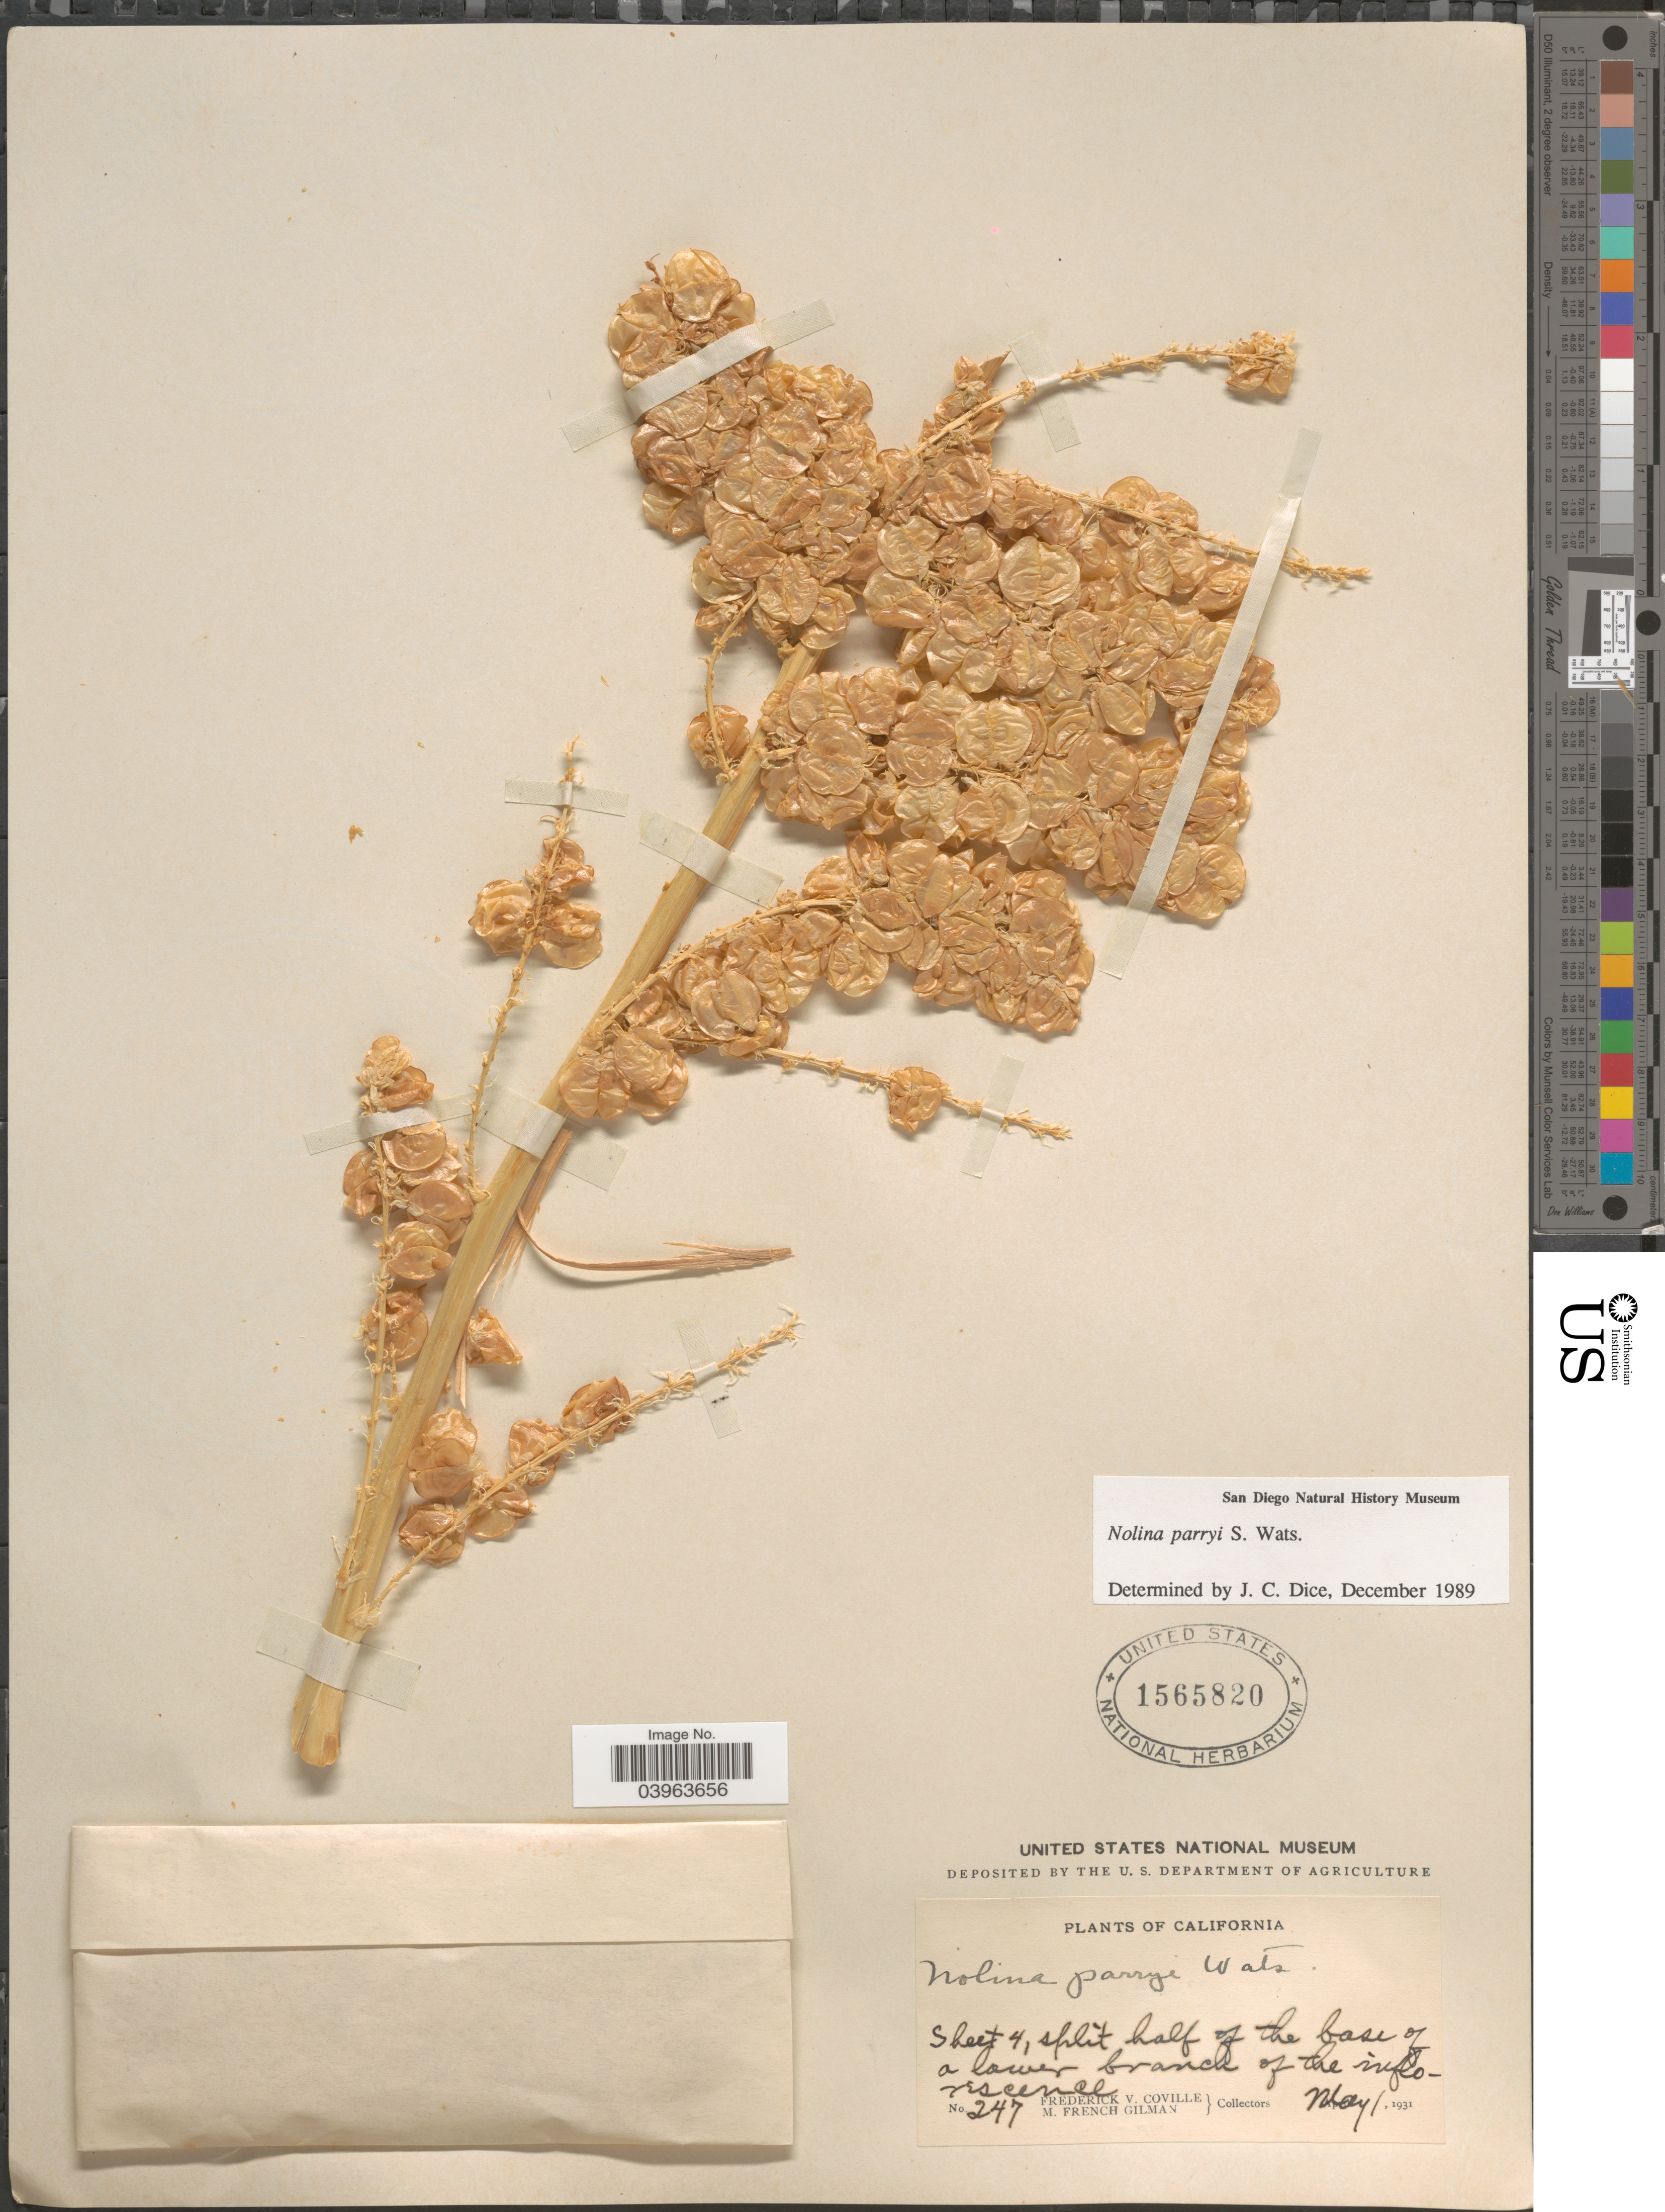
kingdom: Plantae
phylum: Tracheophyta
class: Liliopsida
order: Asparagales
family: Asparagaceae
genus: Nolina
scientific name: Nolina parryi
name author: S. Watson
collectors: F. V. Coville & M. F. Gilman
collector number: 247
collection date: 1931-05-01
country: United States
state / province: California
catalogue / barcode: US 1565820